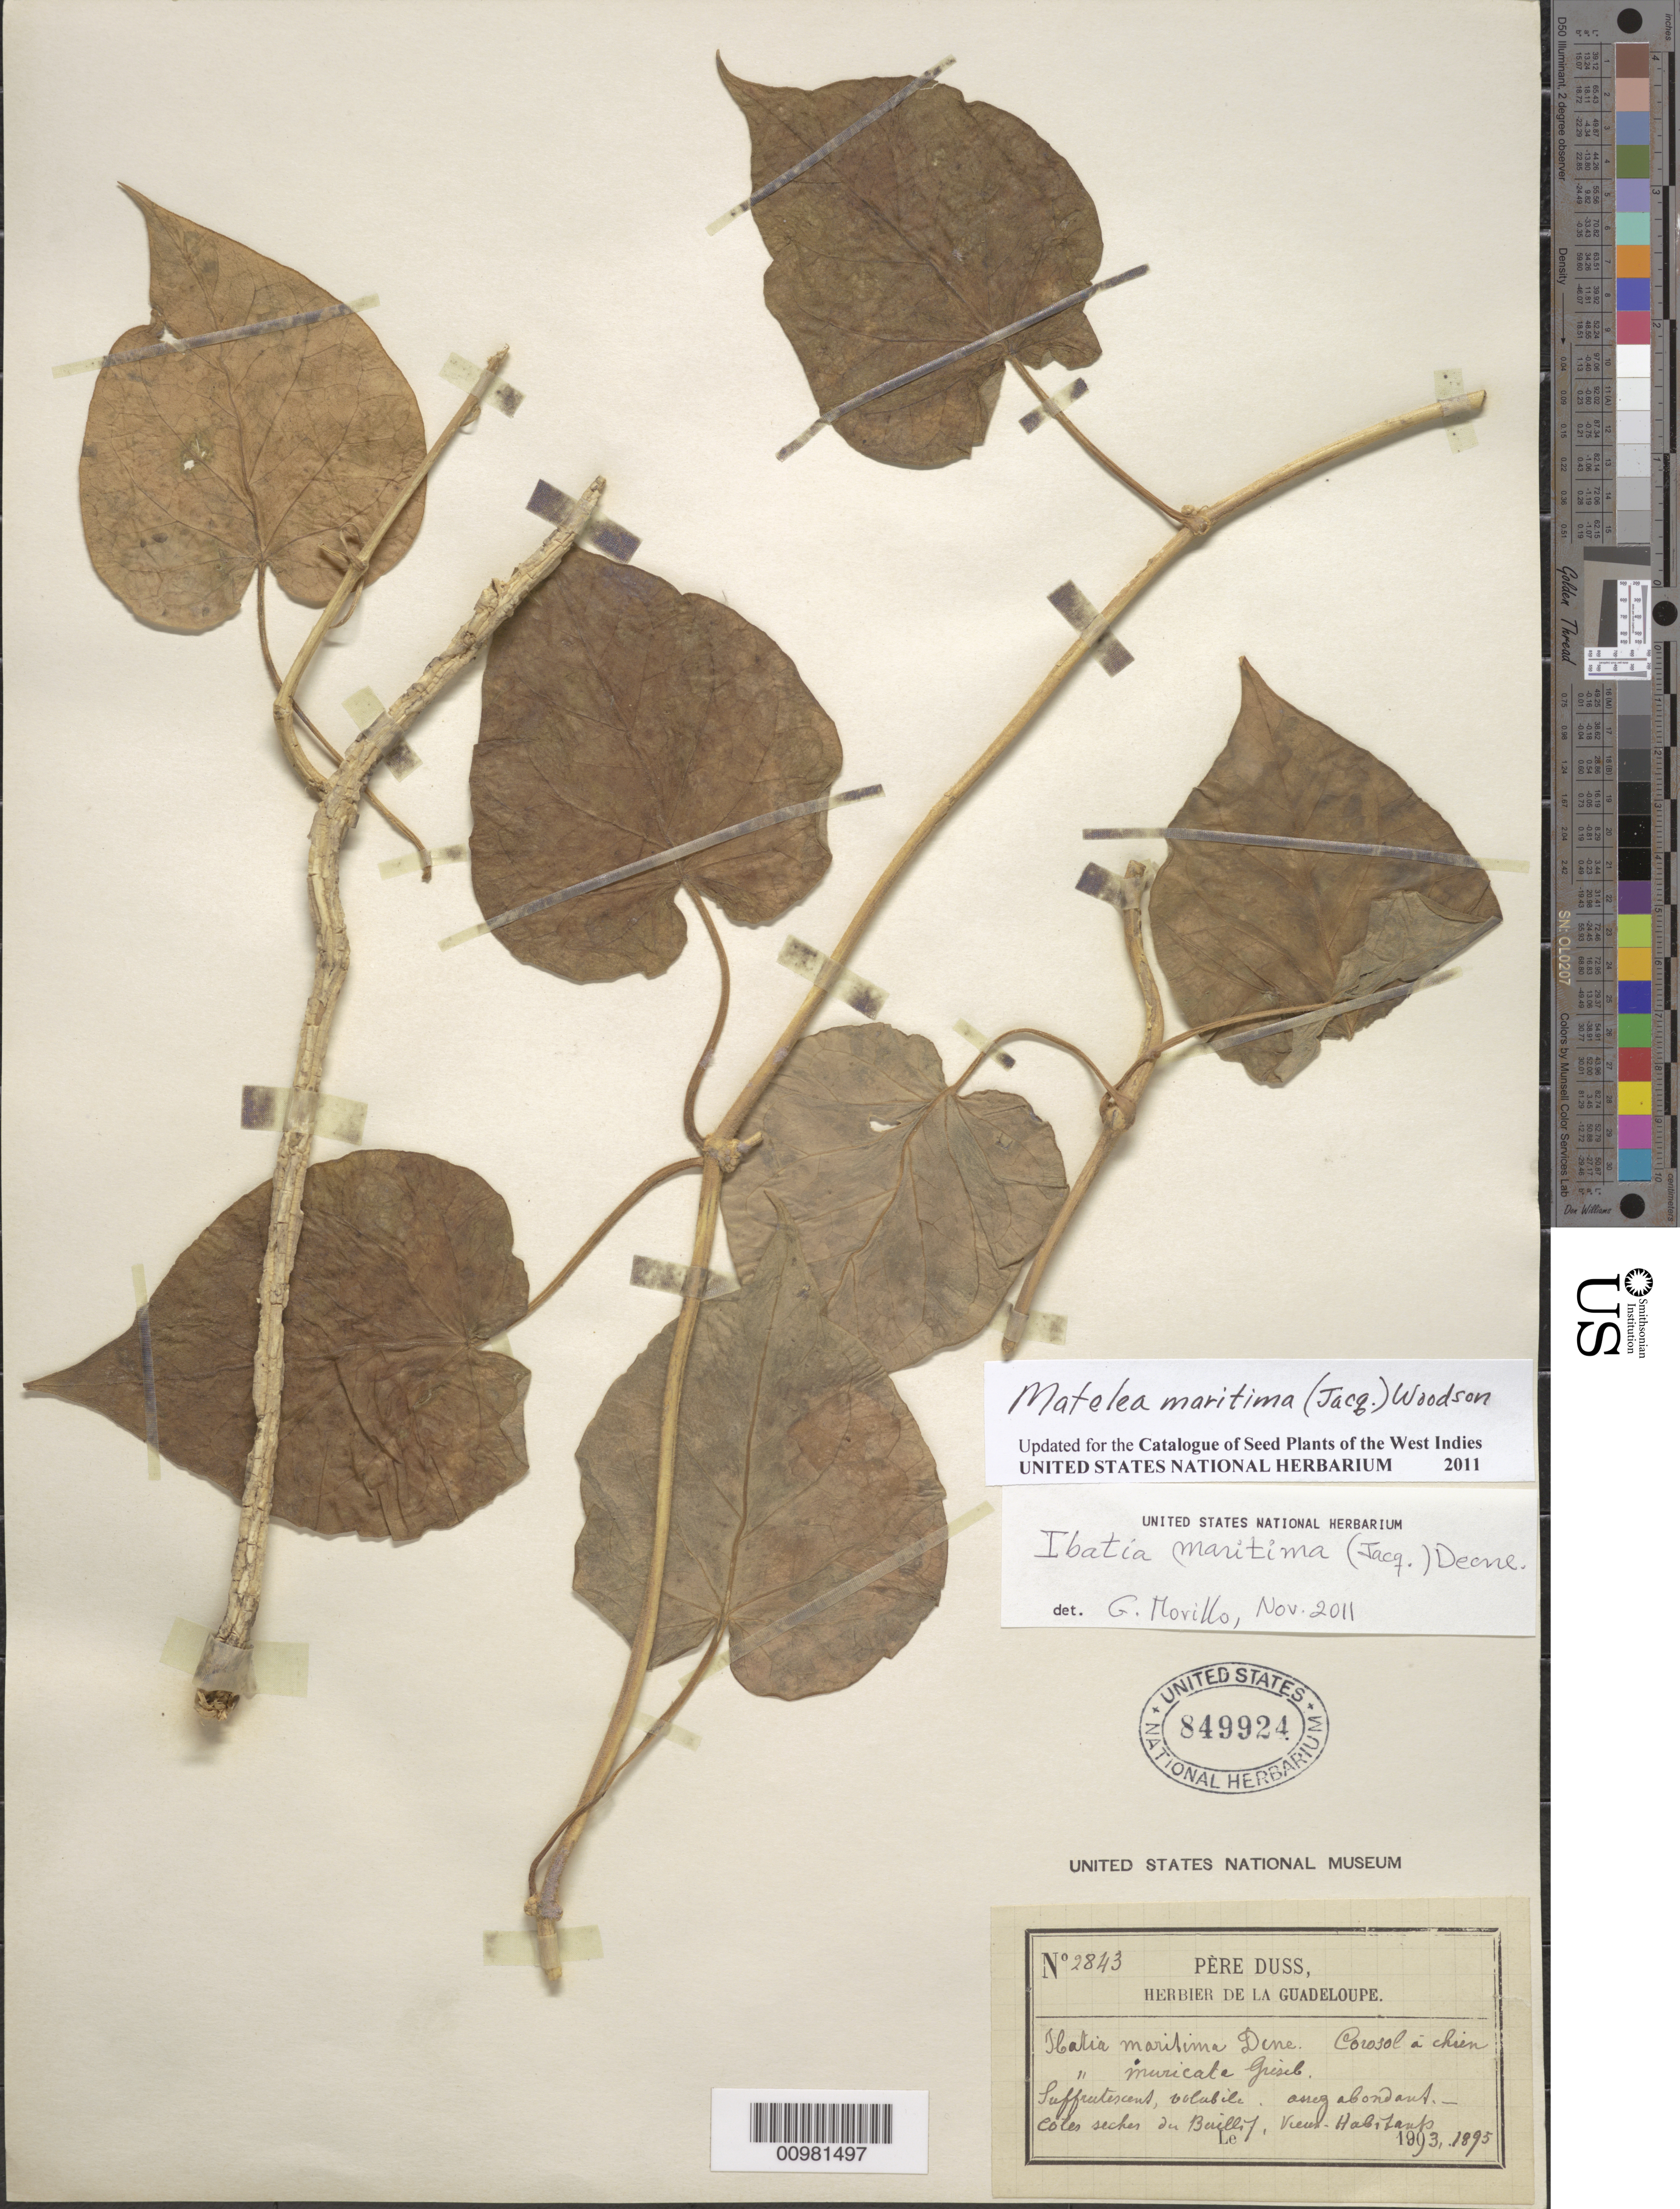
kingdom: Plantae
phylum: Tracheophyta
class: Magnoliopsida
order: Gentianales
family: Apocynaceae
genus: Matelea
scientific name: Matelea maritima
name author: (Jacq.) Woodson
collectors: Père Duss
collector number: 2843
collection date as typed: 1895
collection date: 1895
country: Guadeloupe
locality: Cotes seches du Baillif.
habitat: Veux-Habitants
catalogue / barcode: US 849924